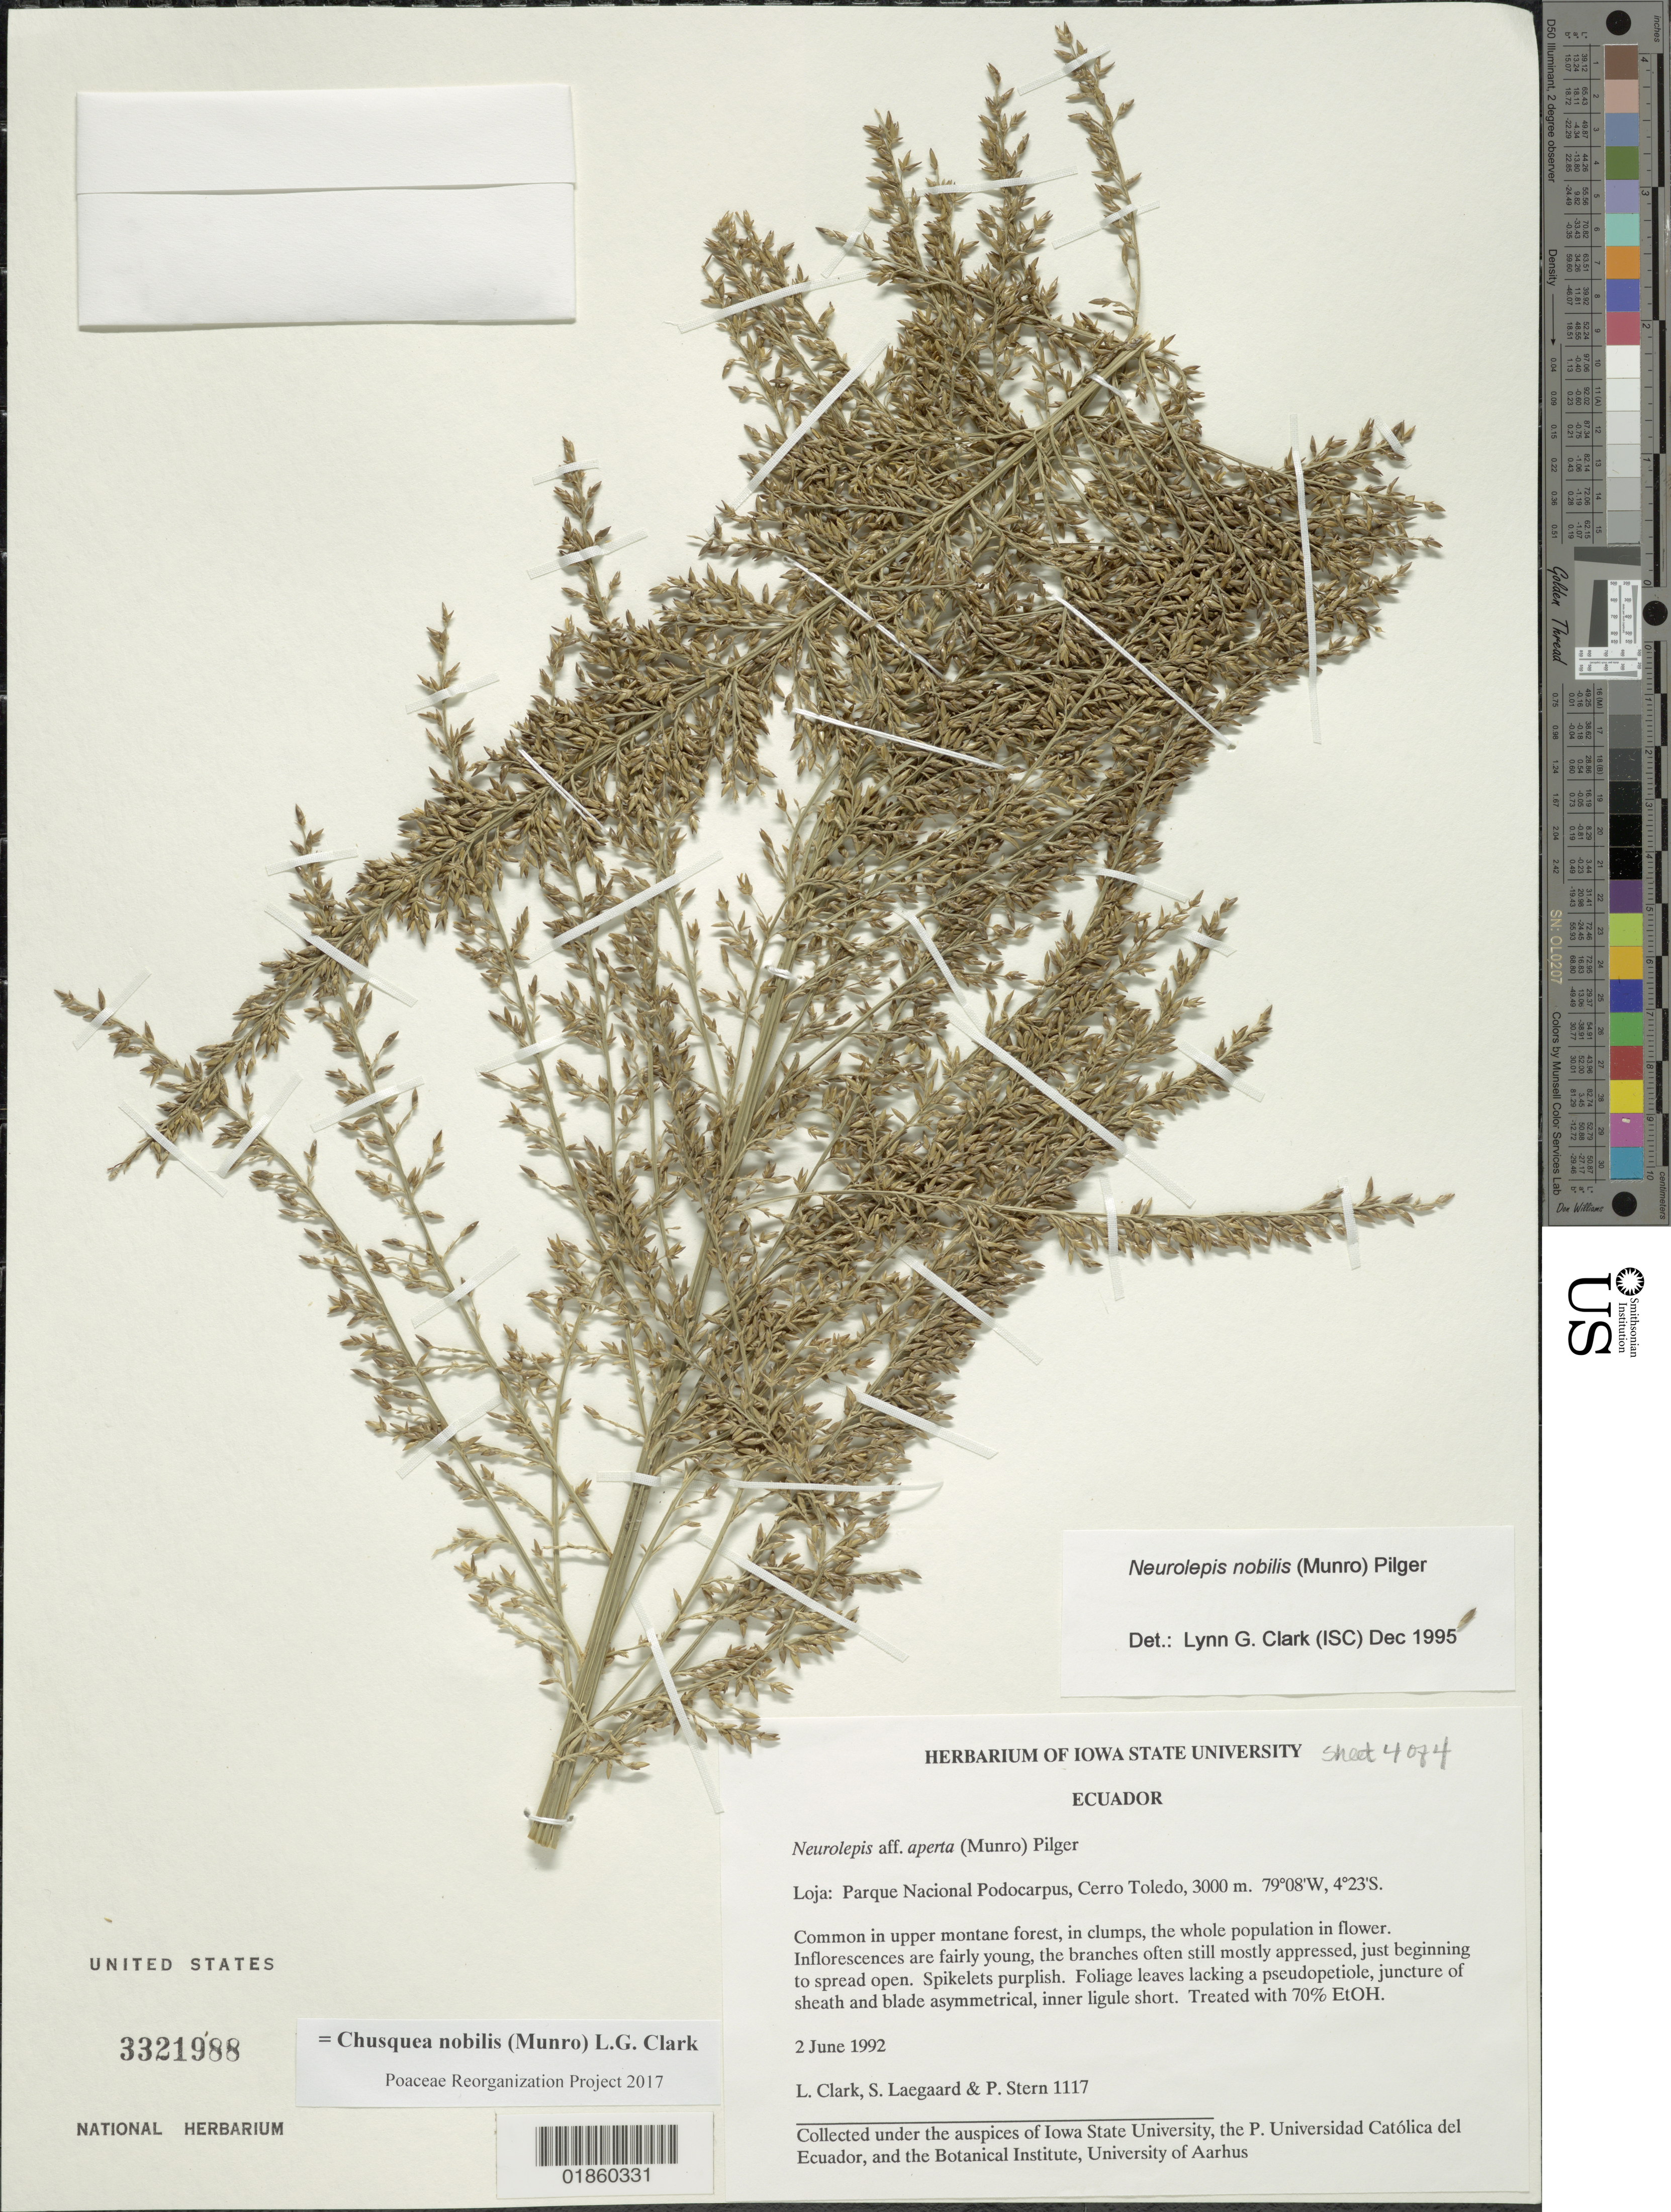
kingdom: Plantae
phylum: Tracheophyta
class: Liliopsida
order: Poales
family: Poaceae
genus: Chusquea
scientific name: Chusquea nobilis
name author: (Munro) L.G. Clark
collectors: L. G. Clark, S. Lægaard & P. Stern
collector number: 1117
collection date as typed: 02 Jun 1992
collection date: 1992-06-02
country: Ecuador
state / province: Loja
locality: Parque Nacional de Podocarpus, Cerro Toledo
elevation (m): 3000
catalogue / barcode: US 3321988